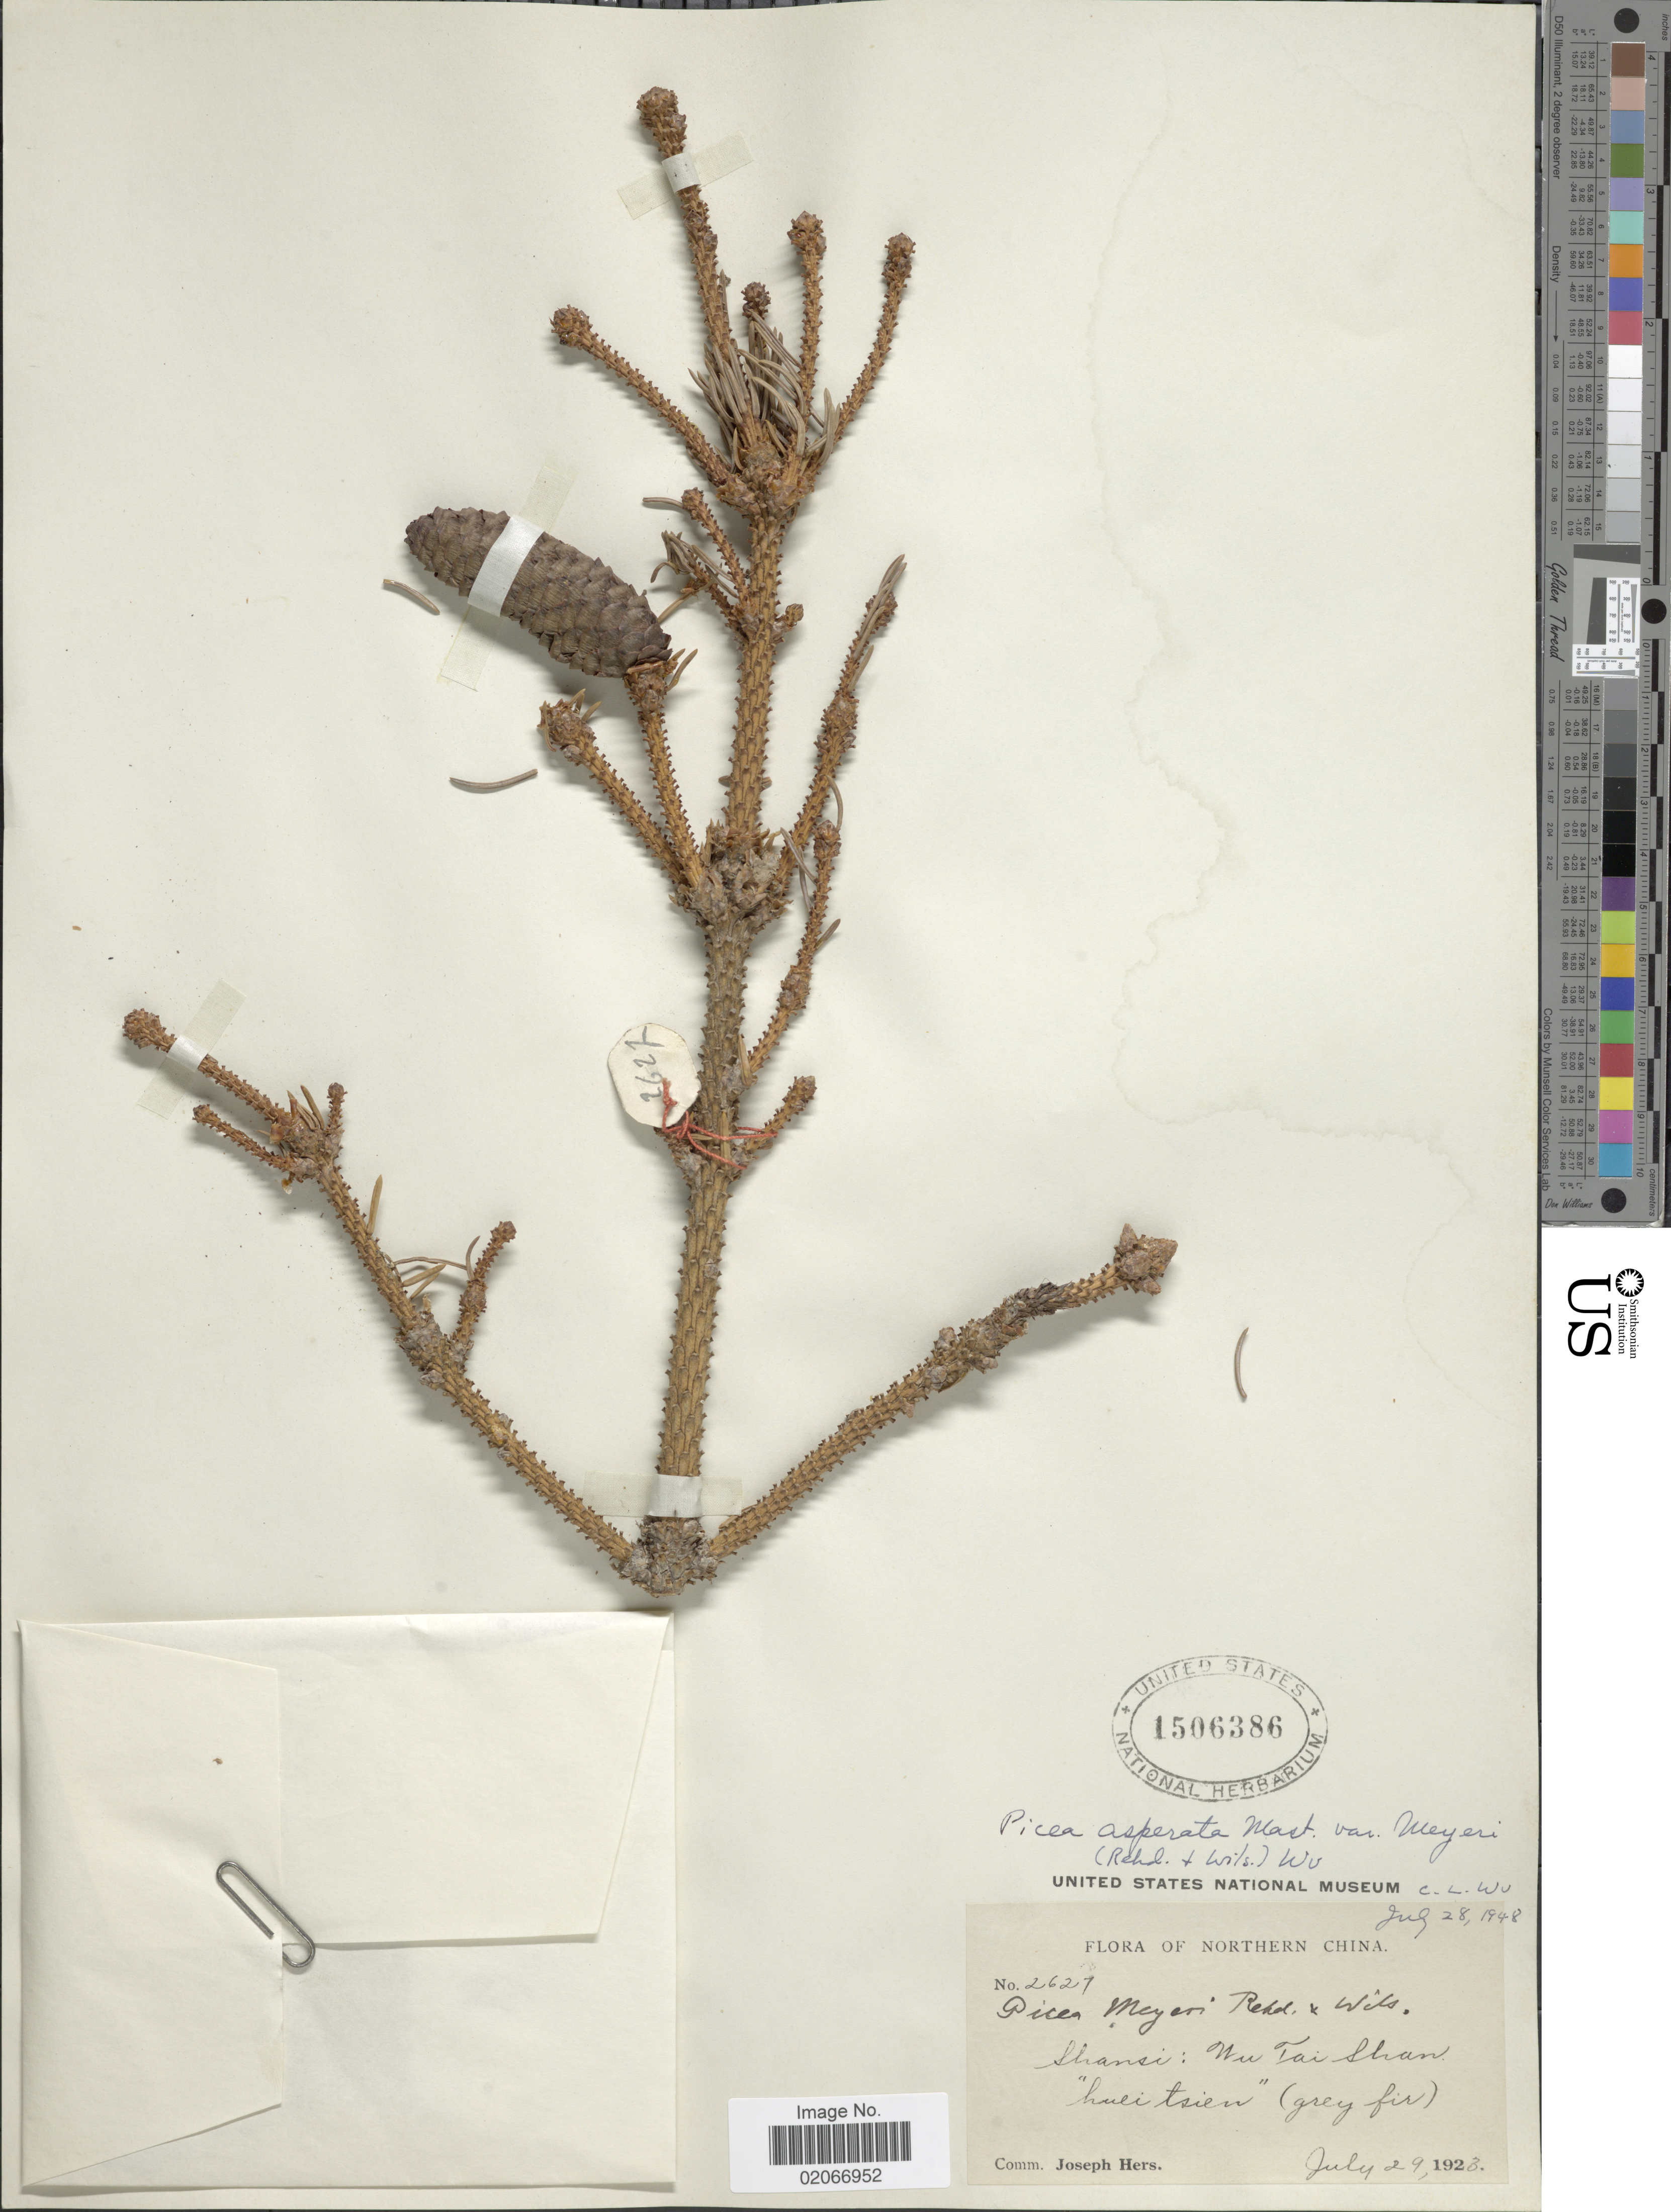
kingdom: Plantae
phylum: Tracheophyta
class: Pinopsida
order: Pinales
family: Pinaceae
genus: Picea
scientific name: Picea myeri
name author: Rehder & E.H. Wilson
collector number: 2627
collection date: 1923-07-29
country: China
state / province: Shanxi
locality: Shansi: Wu Tai Shan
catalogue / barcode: US 1506386